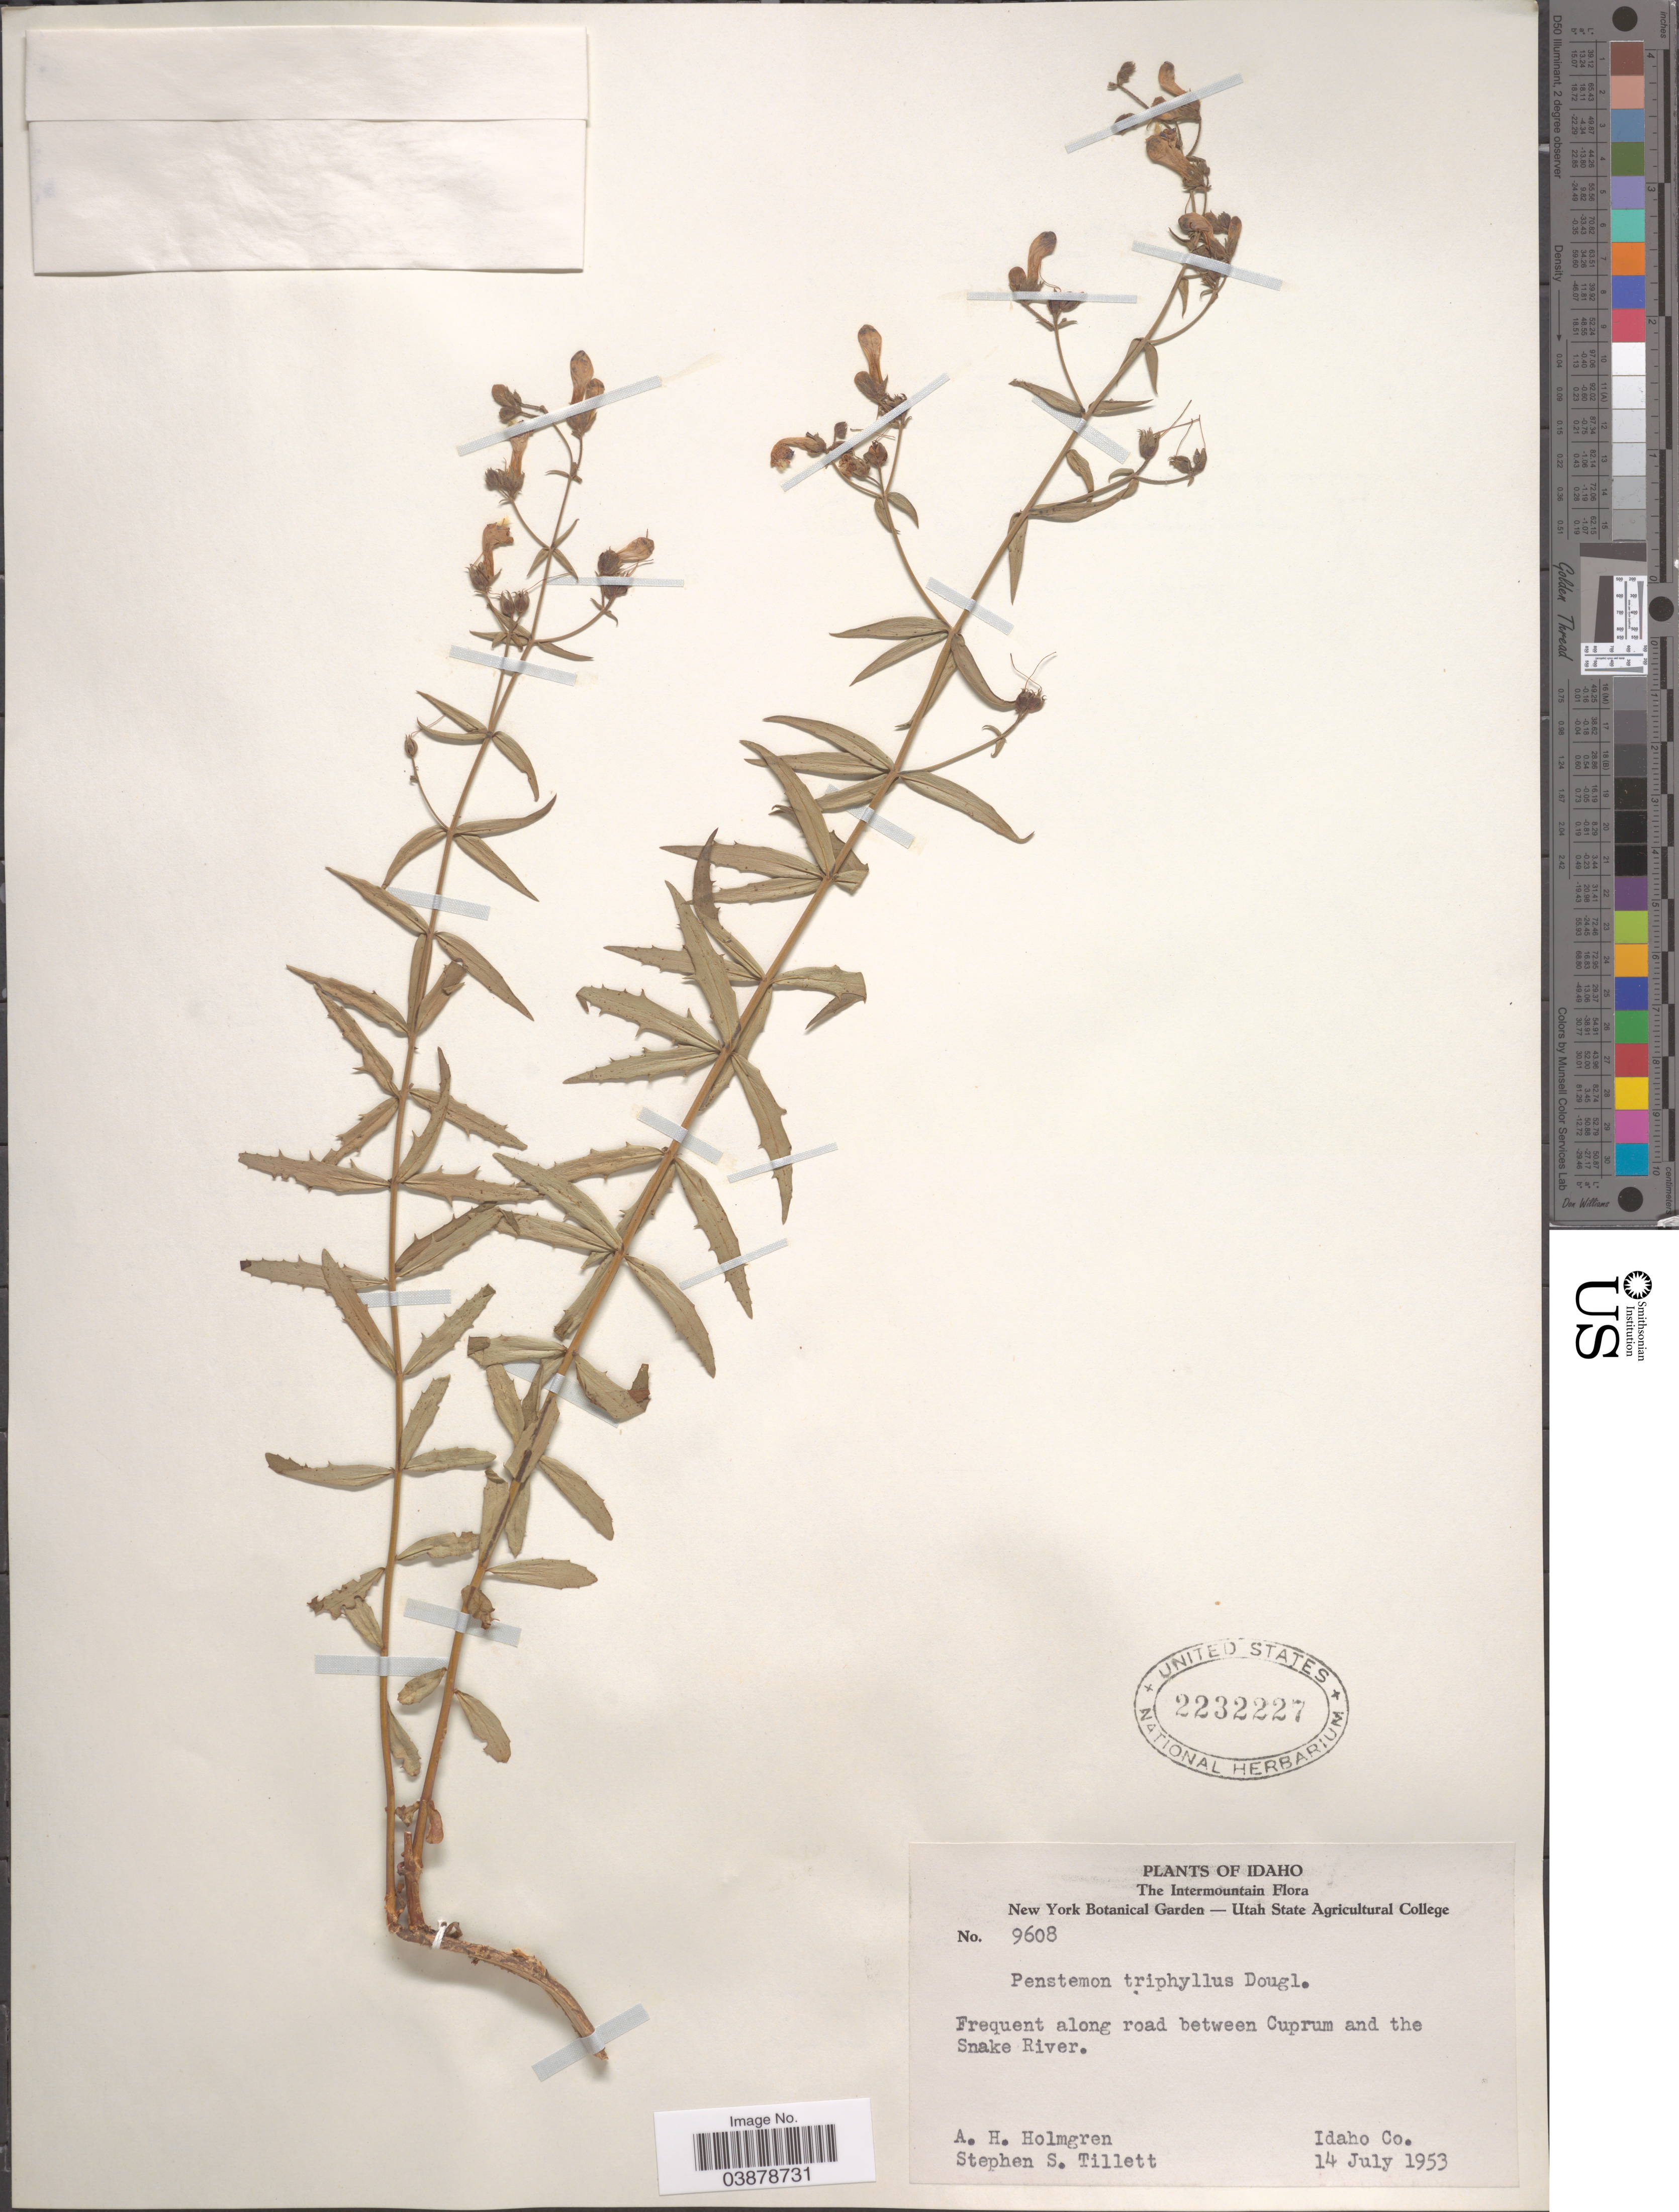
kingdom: Plantae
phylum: Tracheophyta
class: Magnoliopsida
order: Lamiales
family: Plantaginaceae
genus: Penstemon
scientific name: Penstemon triphyllus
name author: Douglas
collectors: A. H. Holmgren & S. S. Tillett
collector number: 9608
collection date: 1953-07-14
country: United States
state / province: Idaho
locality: The Intermountain. Frequent along road between Cuprum and the Snake River. Idaho Co.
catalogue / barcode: US 2232227